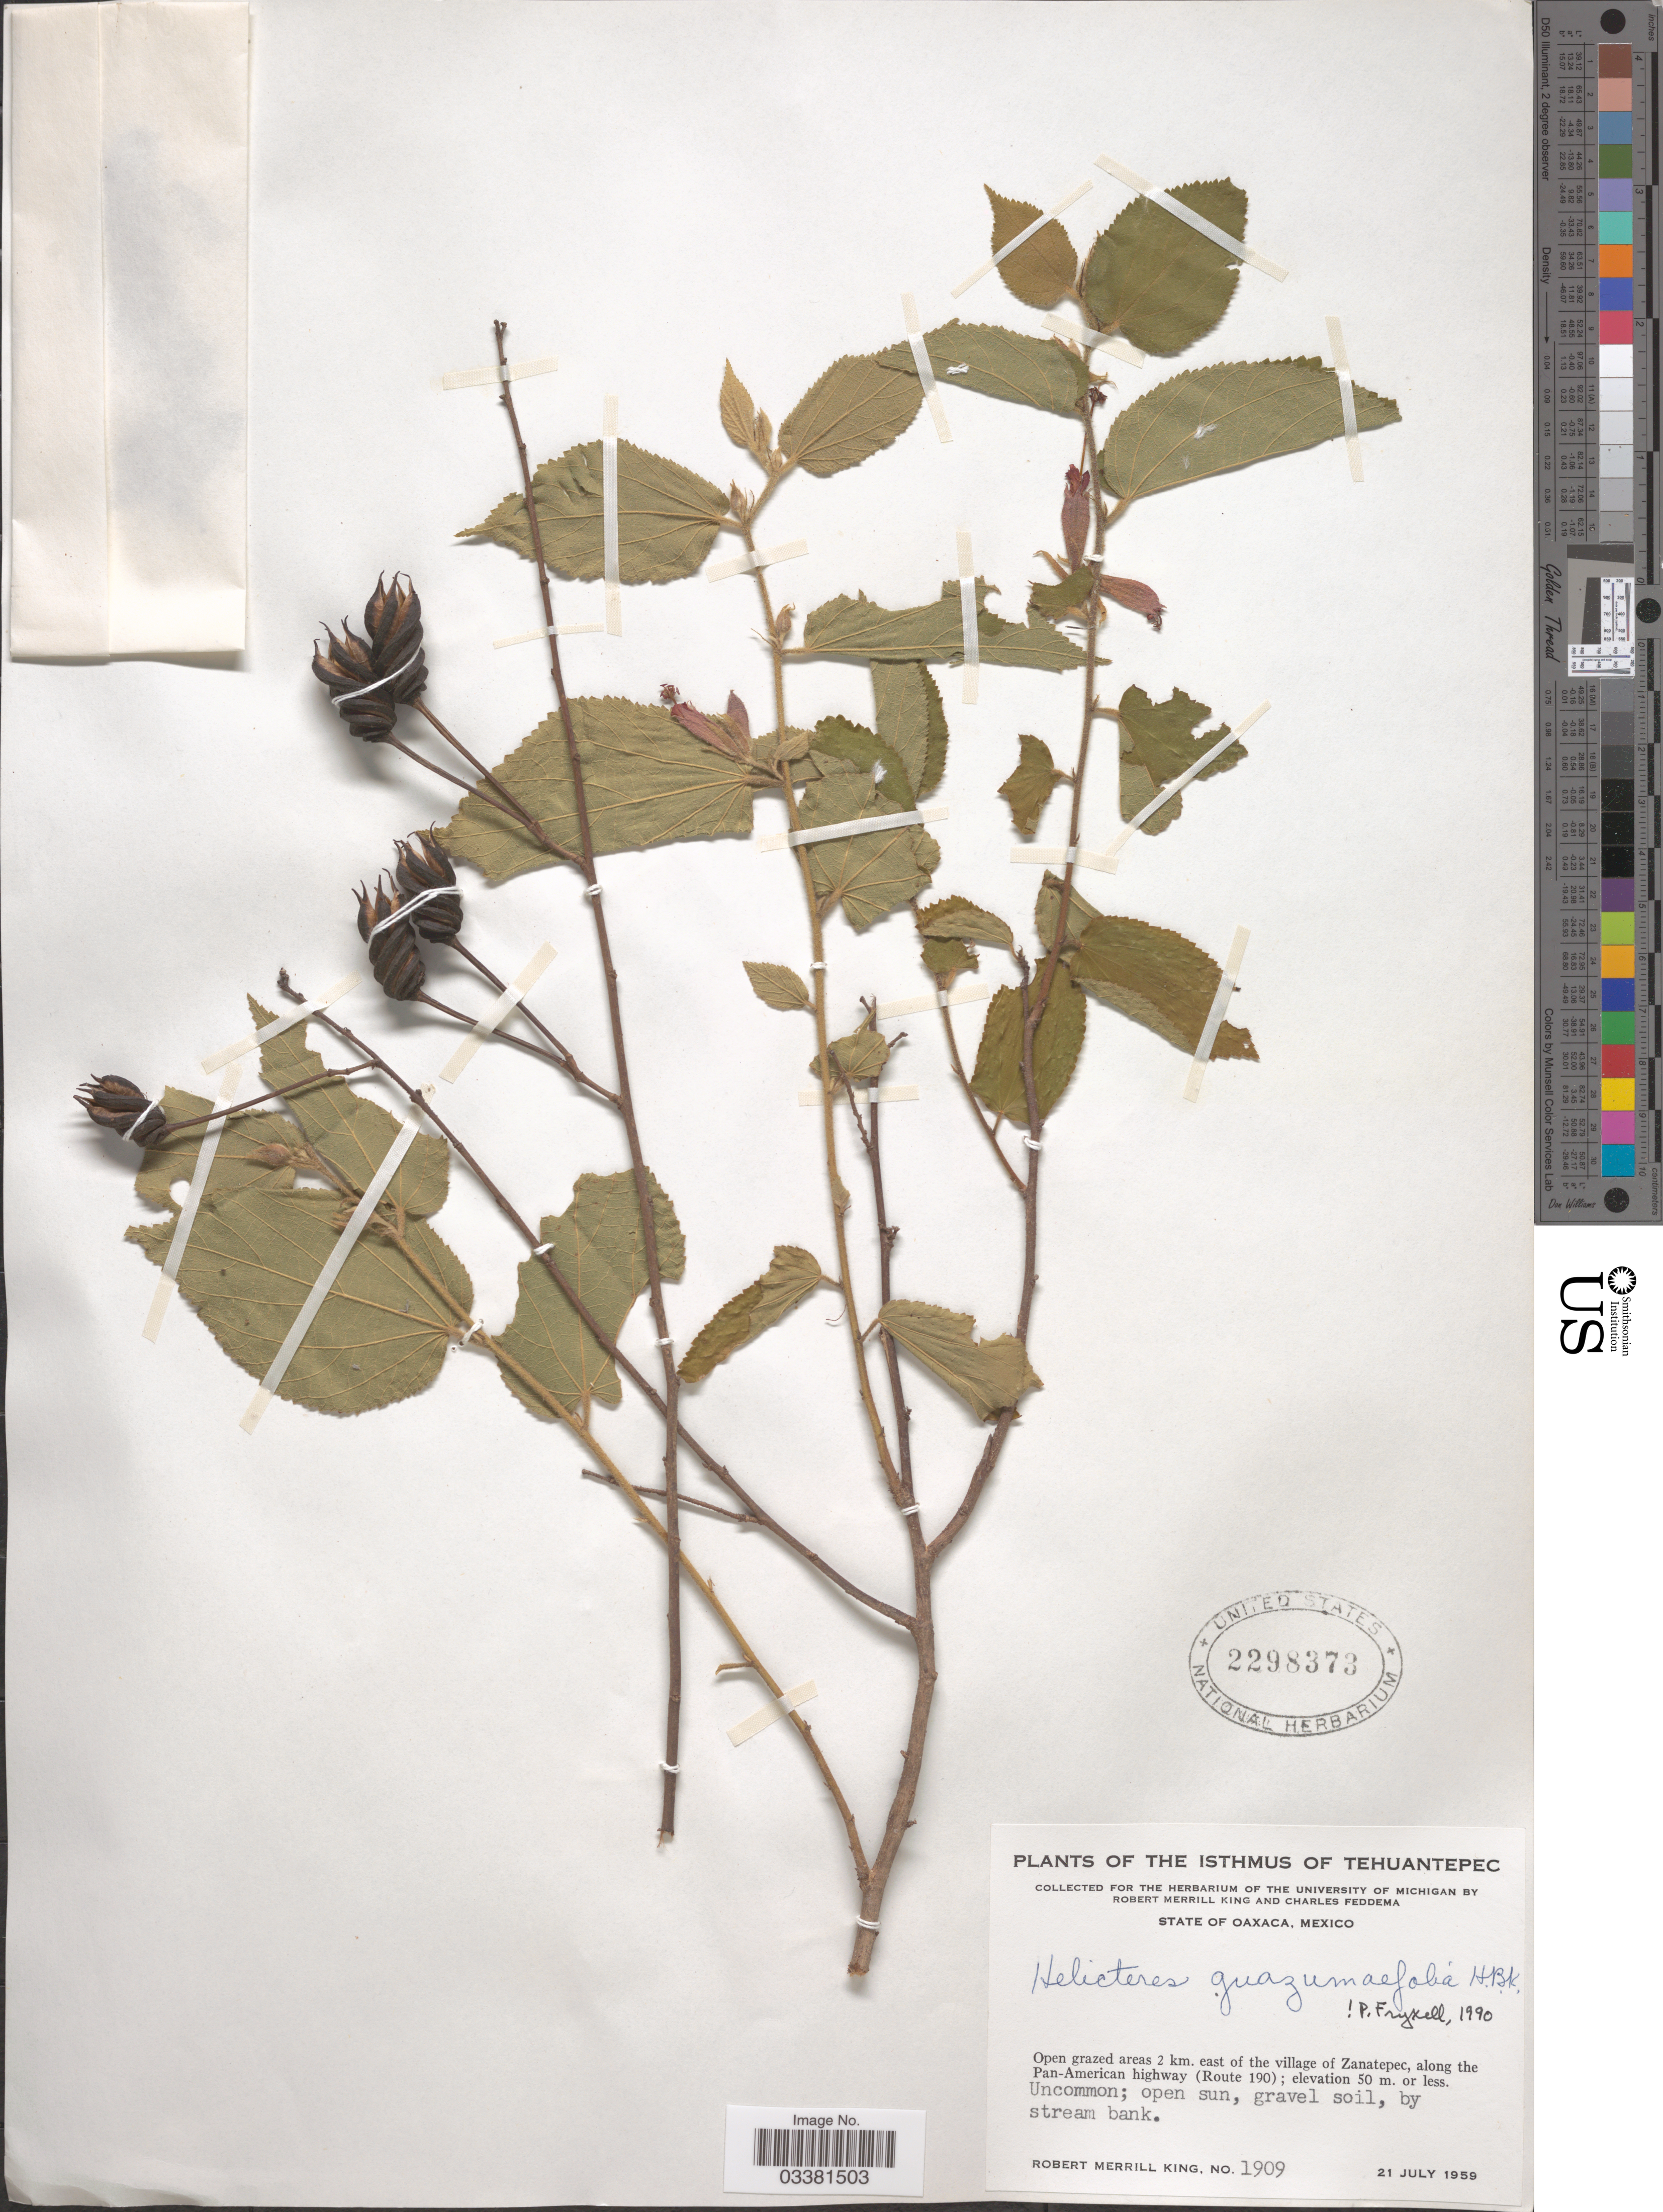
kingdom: Plantae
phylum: Tracheophyta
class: Magnoliopsida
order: Malvales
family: Malvaceae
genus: Helicteres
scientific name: Helicteres guazumifolia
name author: Kunth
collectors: R. M. King & C. Feddema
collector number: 1909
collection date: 1959-07-21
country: Mexico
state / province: Oaxaca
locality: The Isthmus of Tehuantepec. Open grazed areas 2 km. east of the village of Zanatepec, along the Pan-American highway (Route 190).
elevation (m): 50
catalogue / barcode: US 2298373